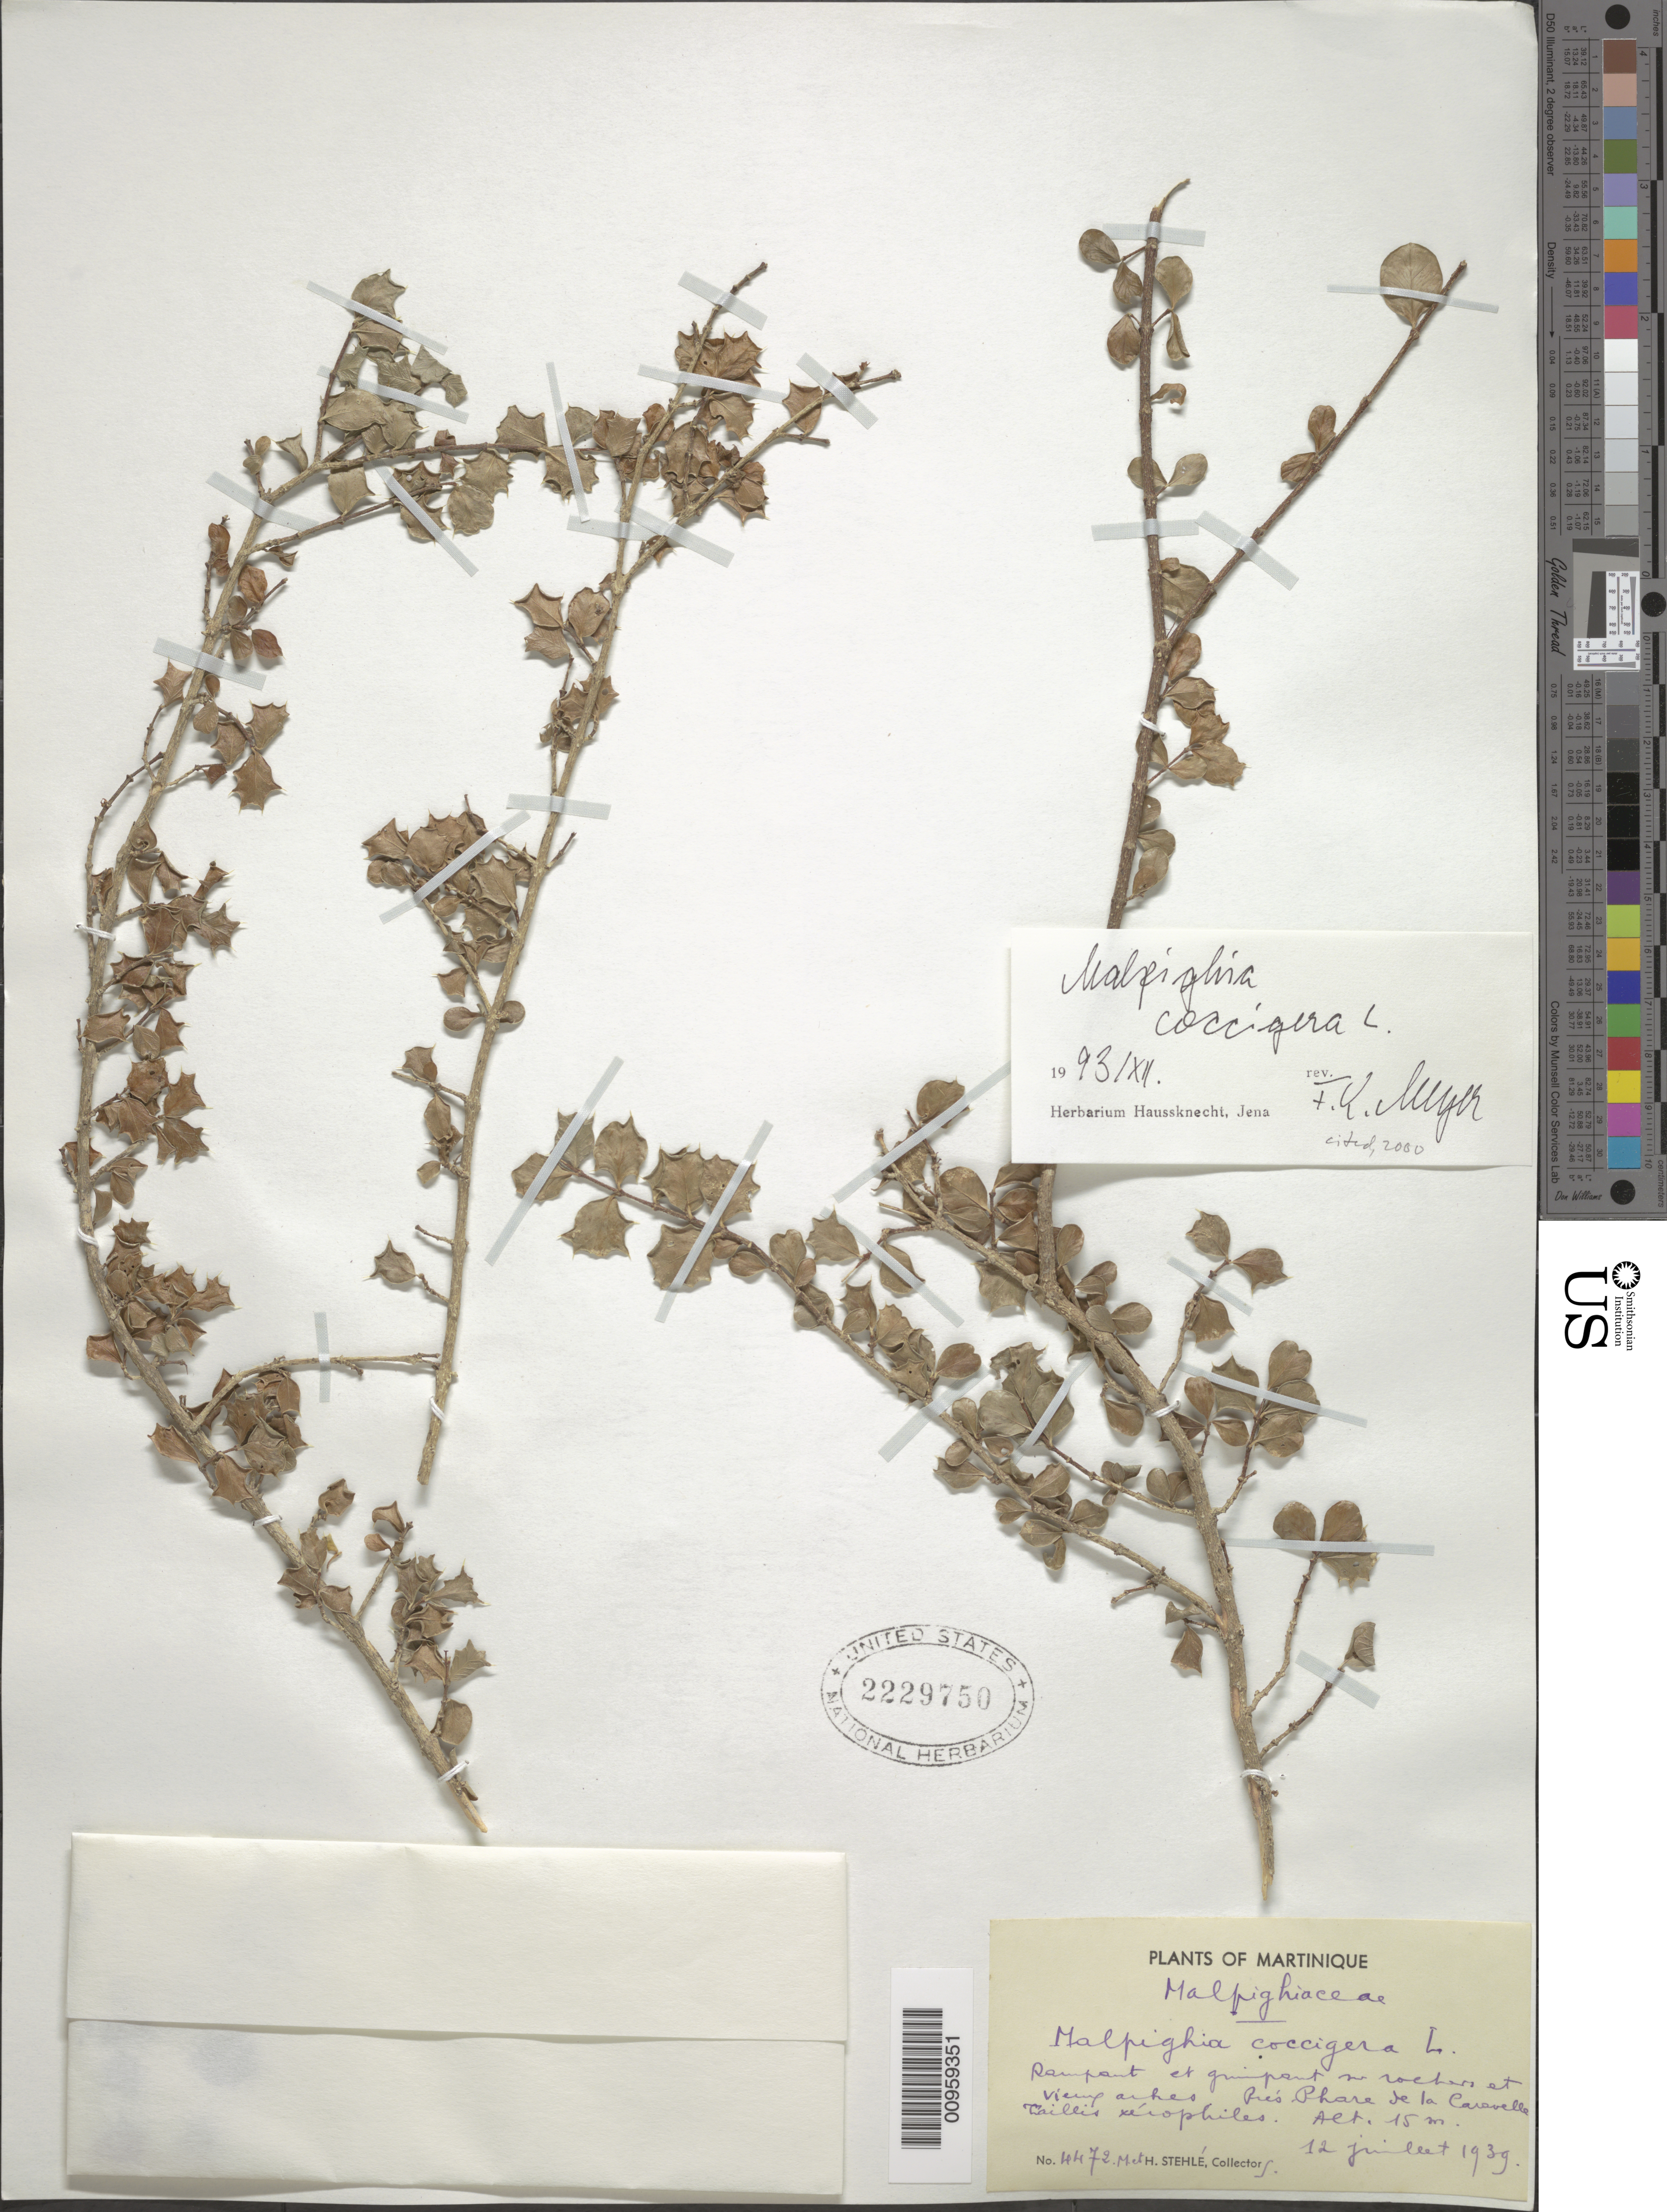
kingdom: Plantae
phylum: Tracheophyta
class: Magnoliopsida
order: Malpighiales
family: Malpighiaceae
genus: Malpighia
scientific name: Malpighia coccigera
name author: L.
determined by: Meyer, F. K.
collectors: H. Stehlé & M. Stehlé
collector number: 4472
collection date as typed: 12 Jul 1939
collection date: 1939-07-12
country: Martinique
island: Martinique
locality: Prés Phare de la Caravelle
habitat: Taillis xerophiles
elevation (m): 15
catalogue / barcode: US 2229750